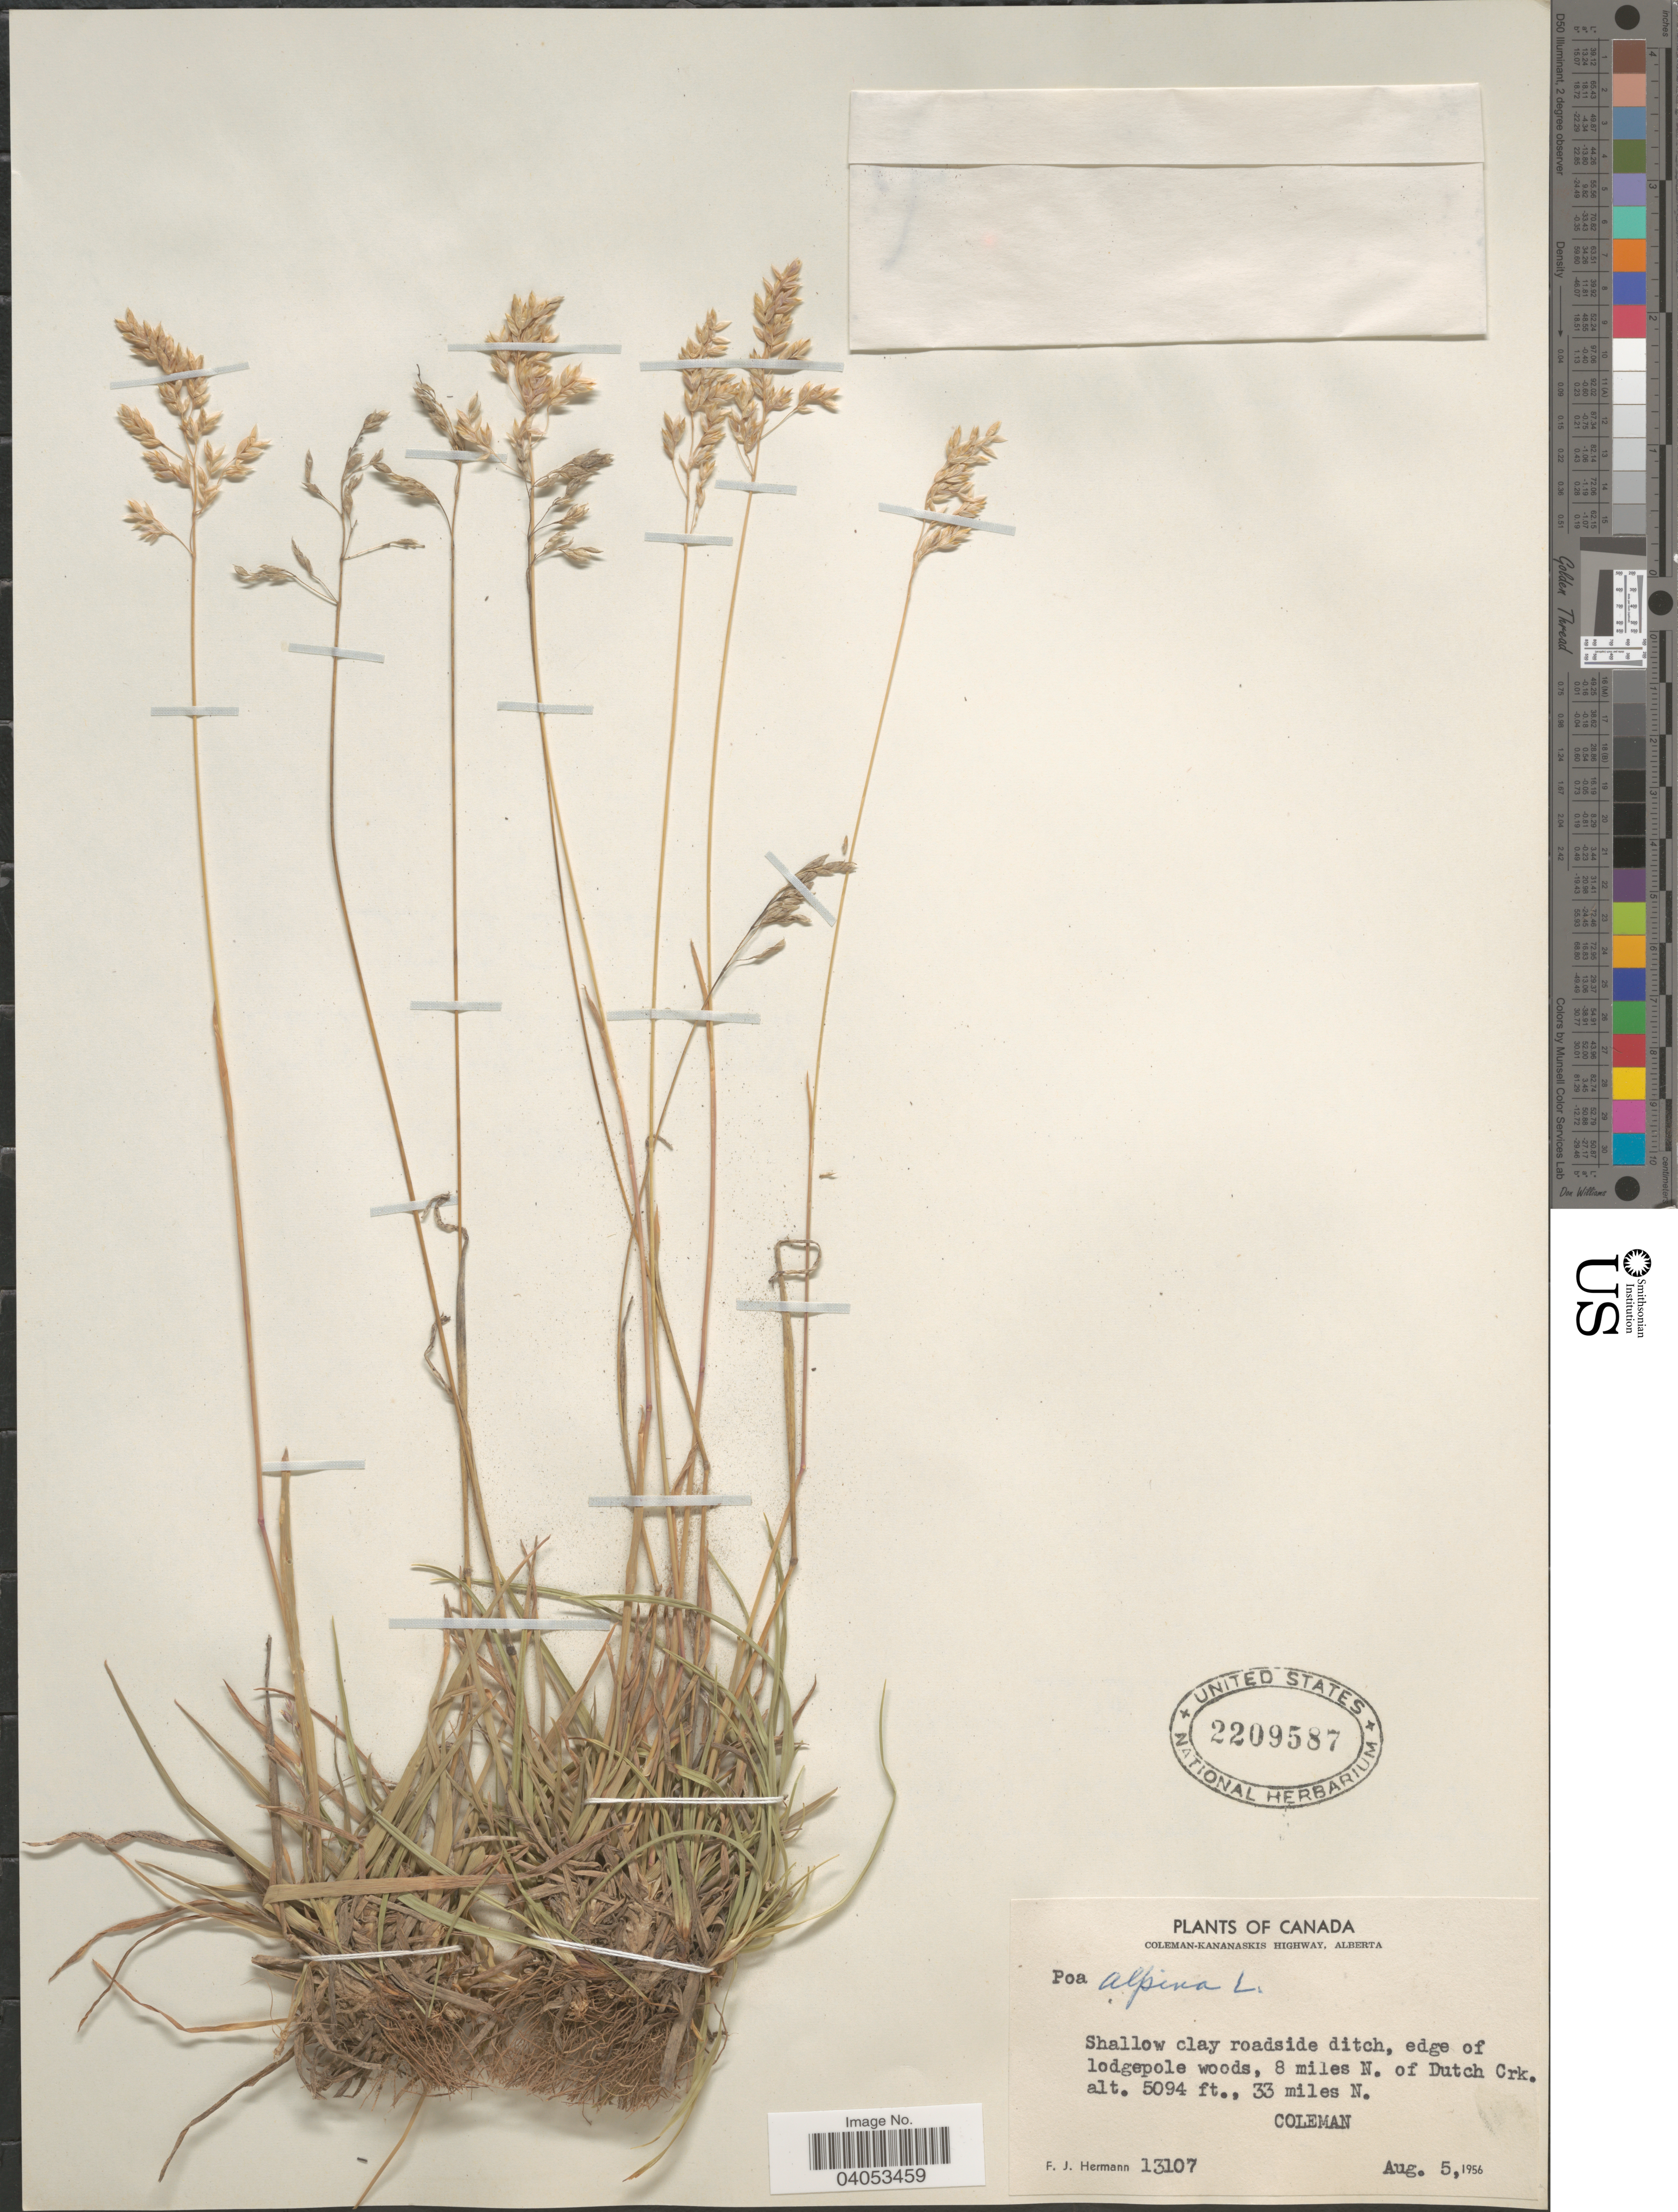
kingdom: Plantae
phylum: Tracheophyta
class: Liliopsida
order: Poales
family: Poaceae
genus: Poa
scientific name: Poa alpina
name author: L.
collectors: F. J. Hermann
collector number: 13107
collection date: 1956-08-05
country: Canada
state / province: Alberta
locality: Coleman-Kananaskis Highway. 8 miles N. of Dutch Crk. 33 miles N. Coleman.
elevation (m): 1553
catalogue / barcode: US 2209587